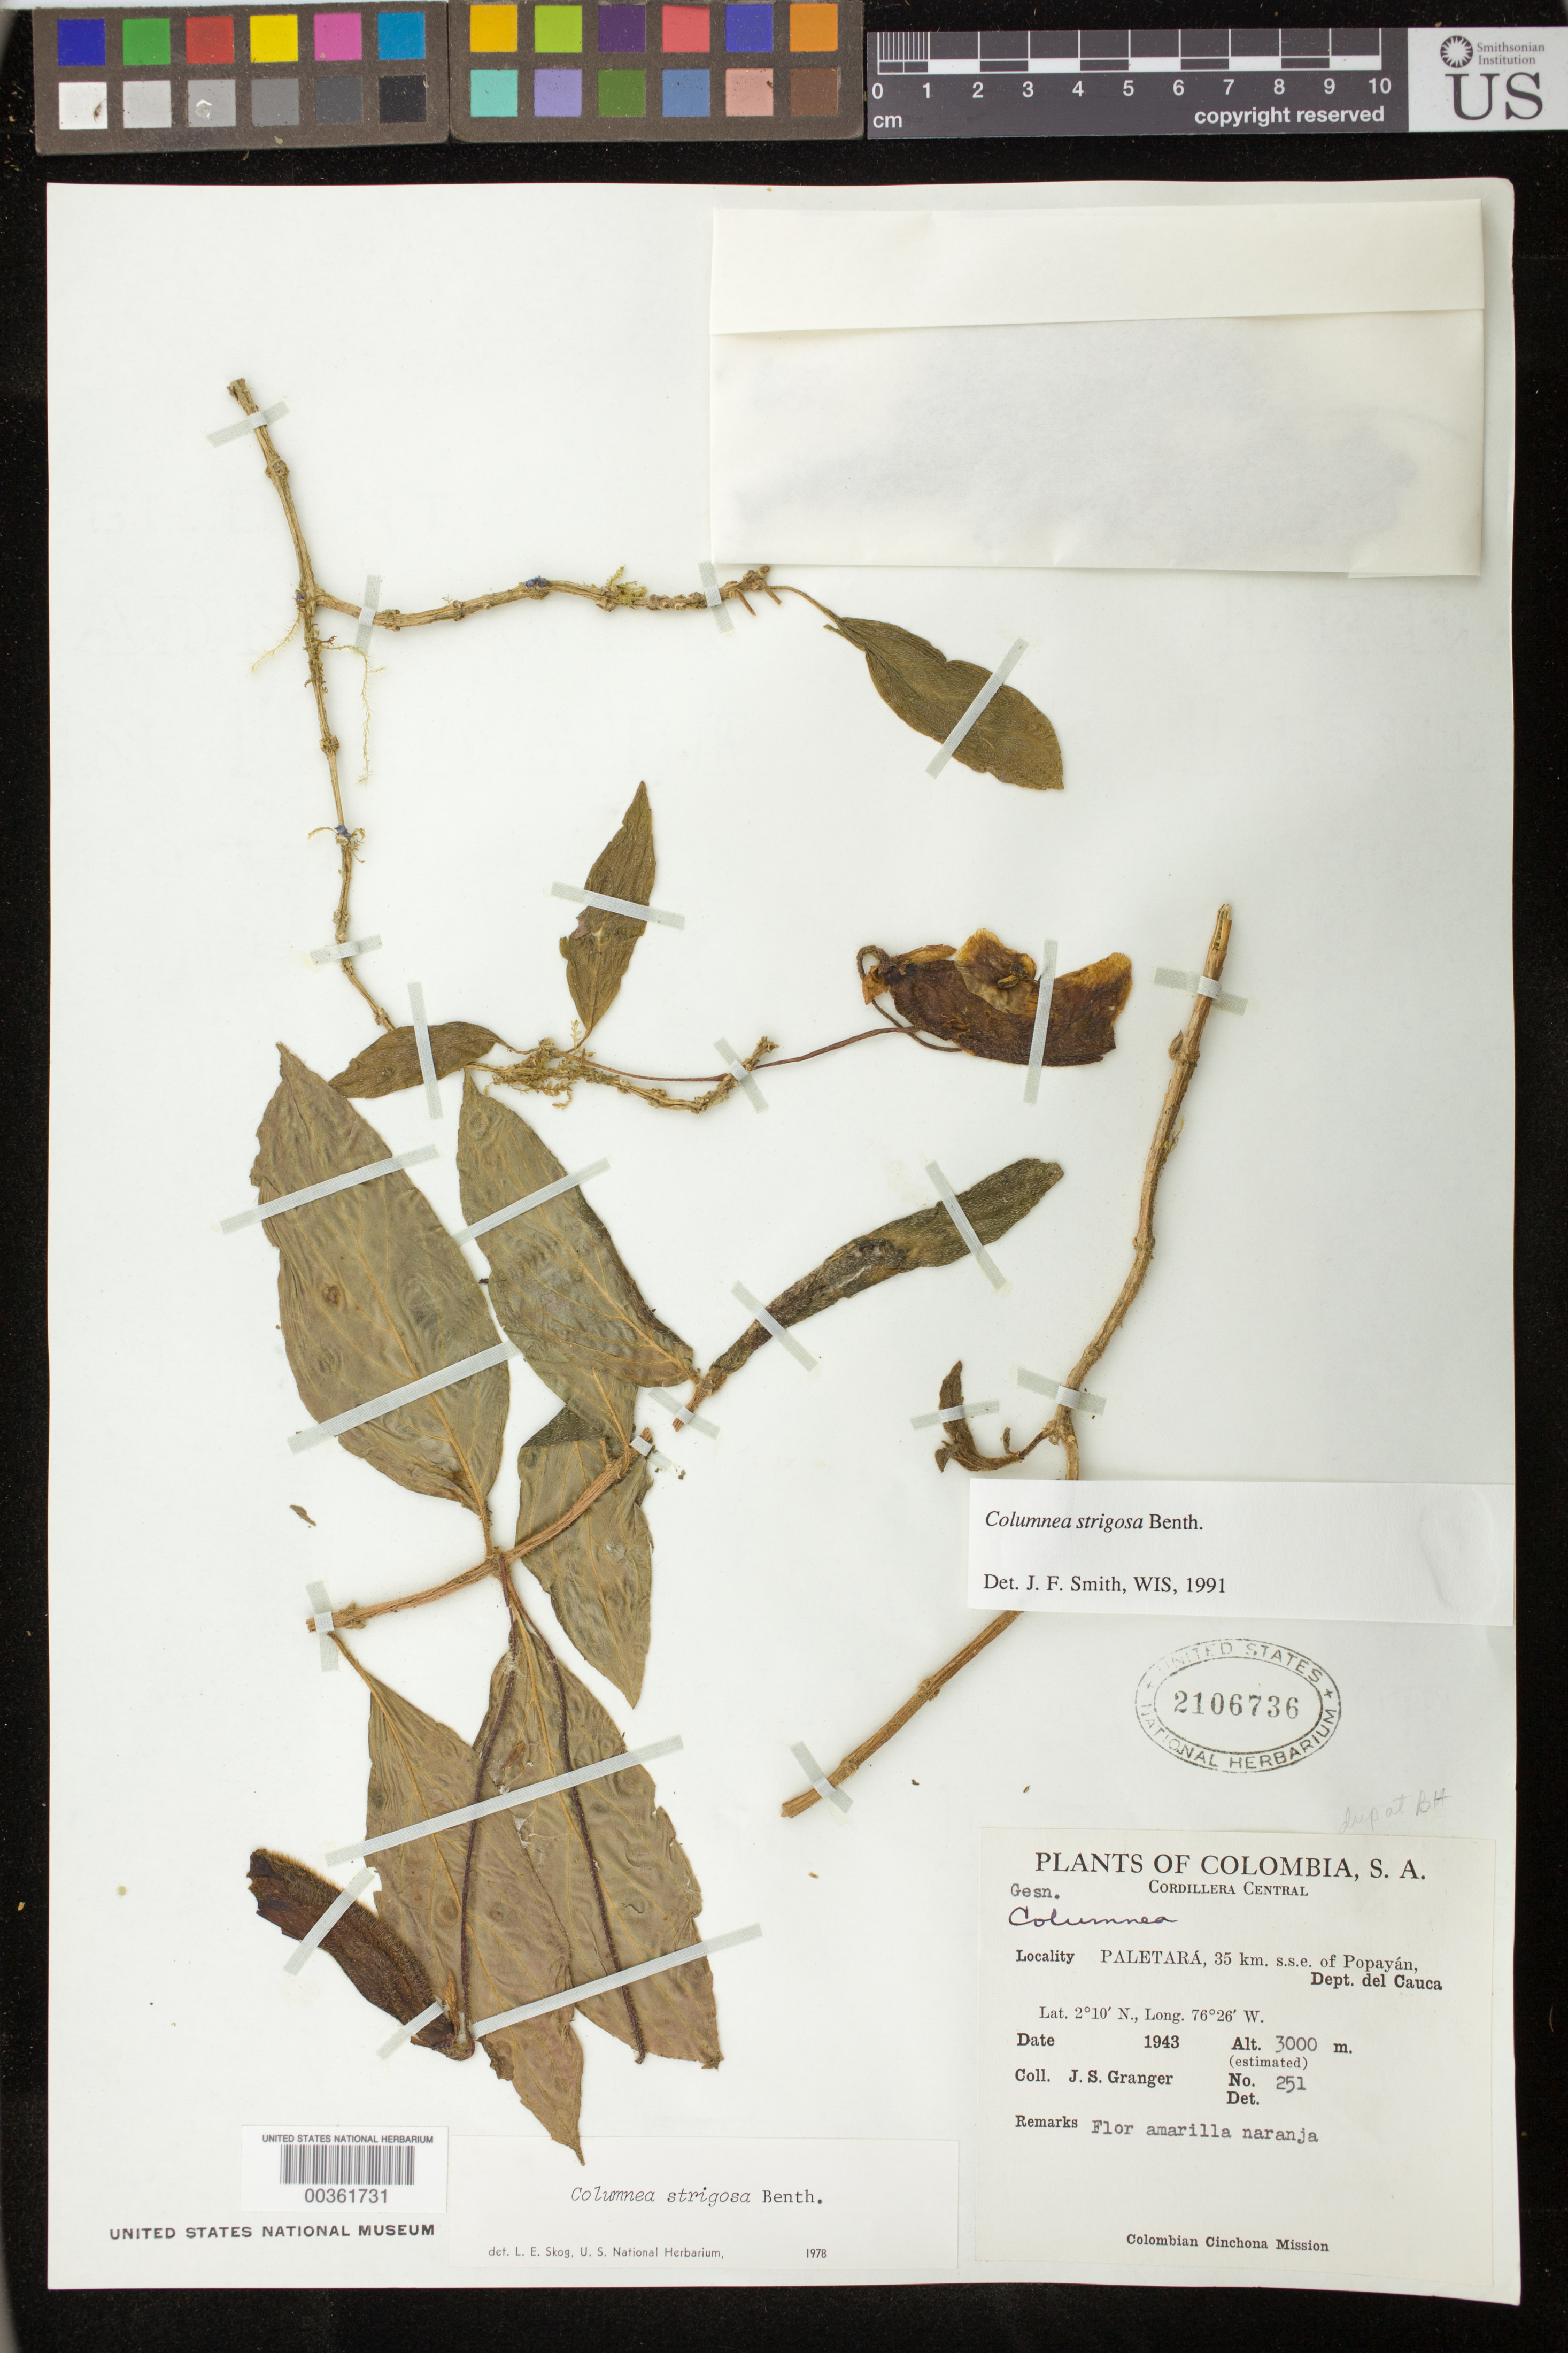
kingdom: Plantae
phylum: Tracheophyta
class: Magnoliopsida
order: Lamiales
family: Gesneriaceae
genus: Columnea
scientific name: Columnea strigosa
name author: Benth.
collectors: J. Granger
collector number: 251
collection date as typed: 1943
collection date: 1943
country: Colombia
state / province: Cauca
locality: Cordillera Central, Paletara, 35 km SSE of Popayan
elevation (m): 3000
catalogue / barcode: US 2106736